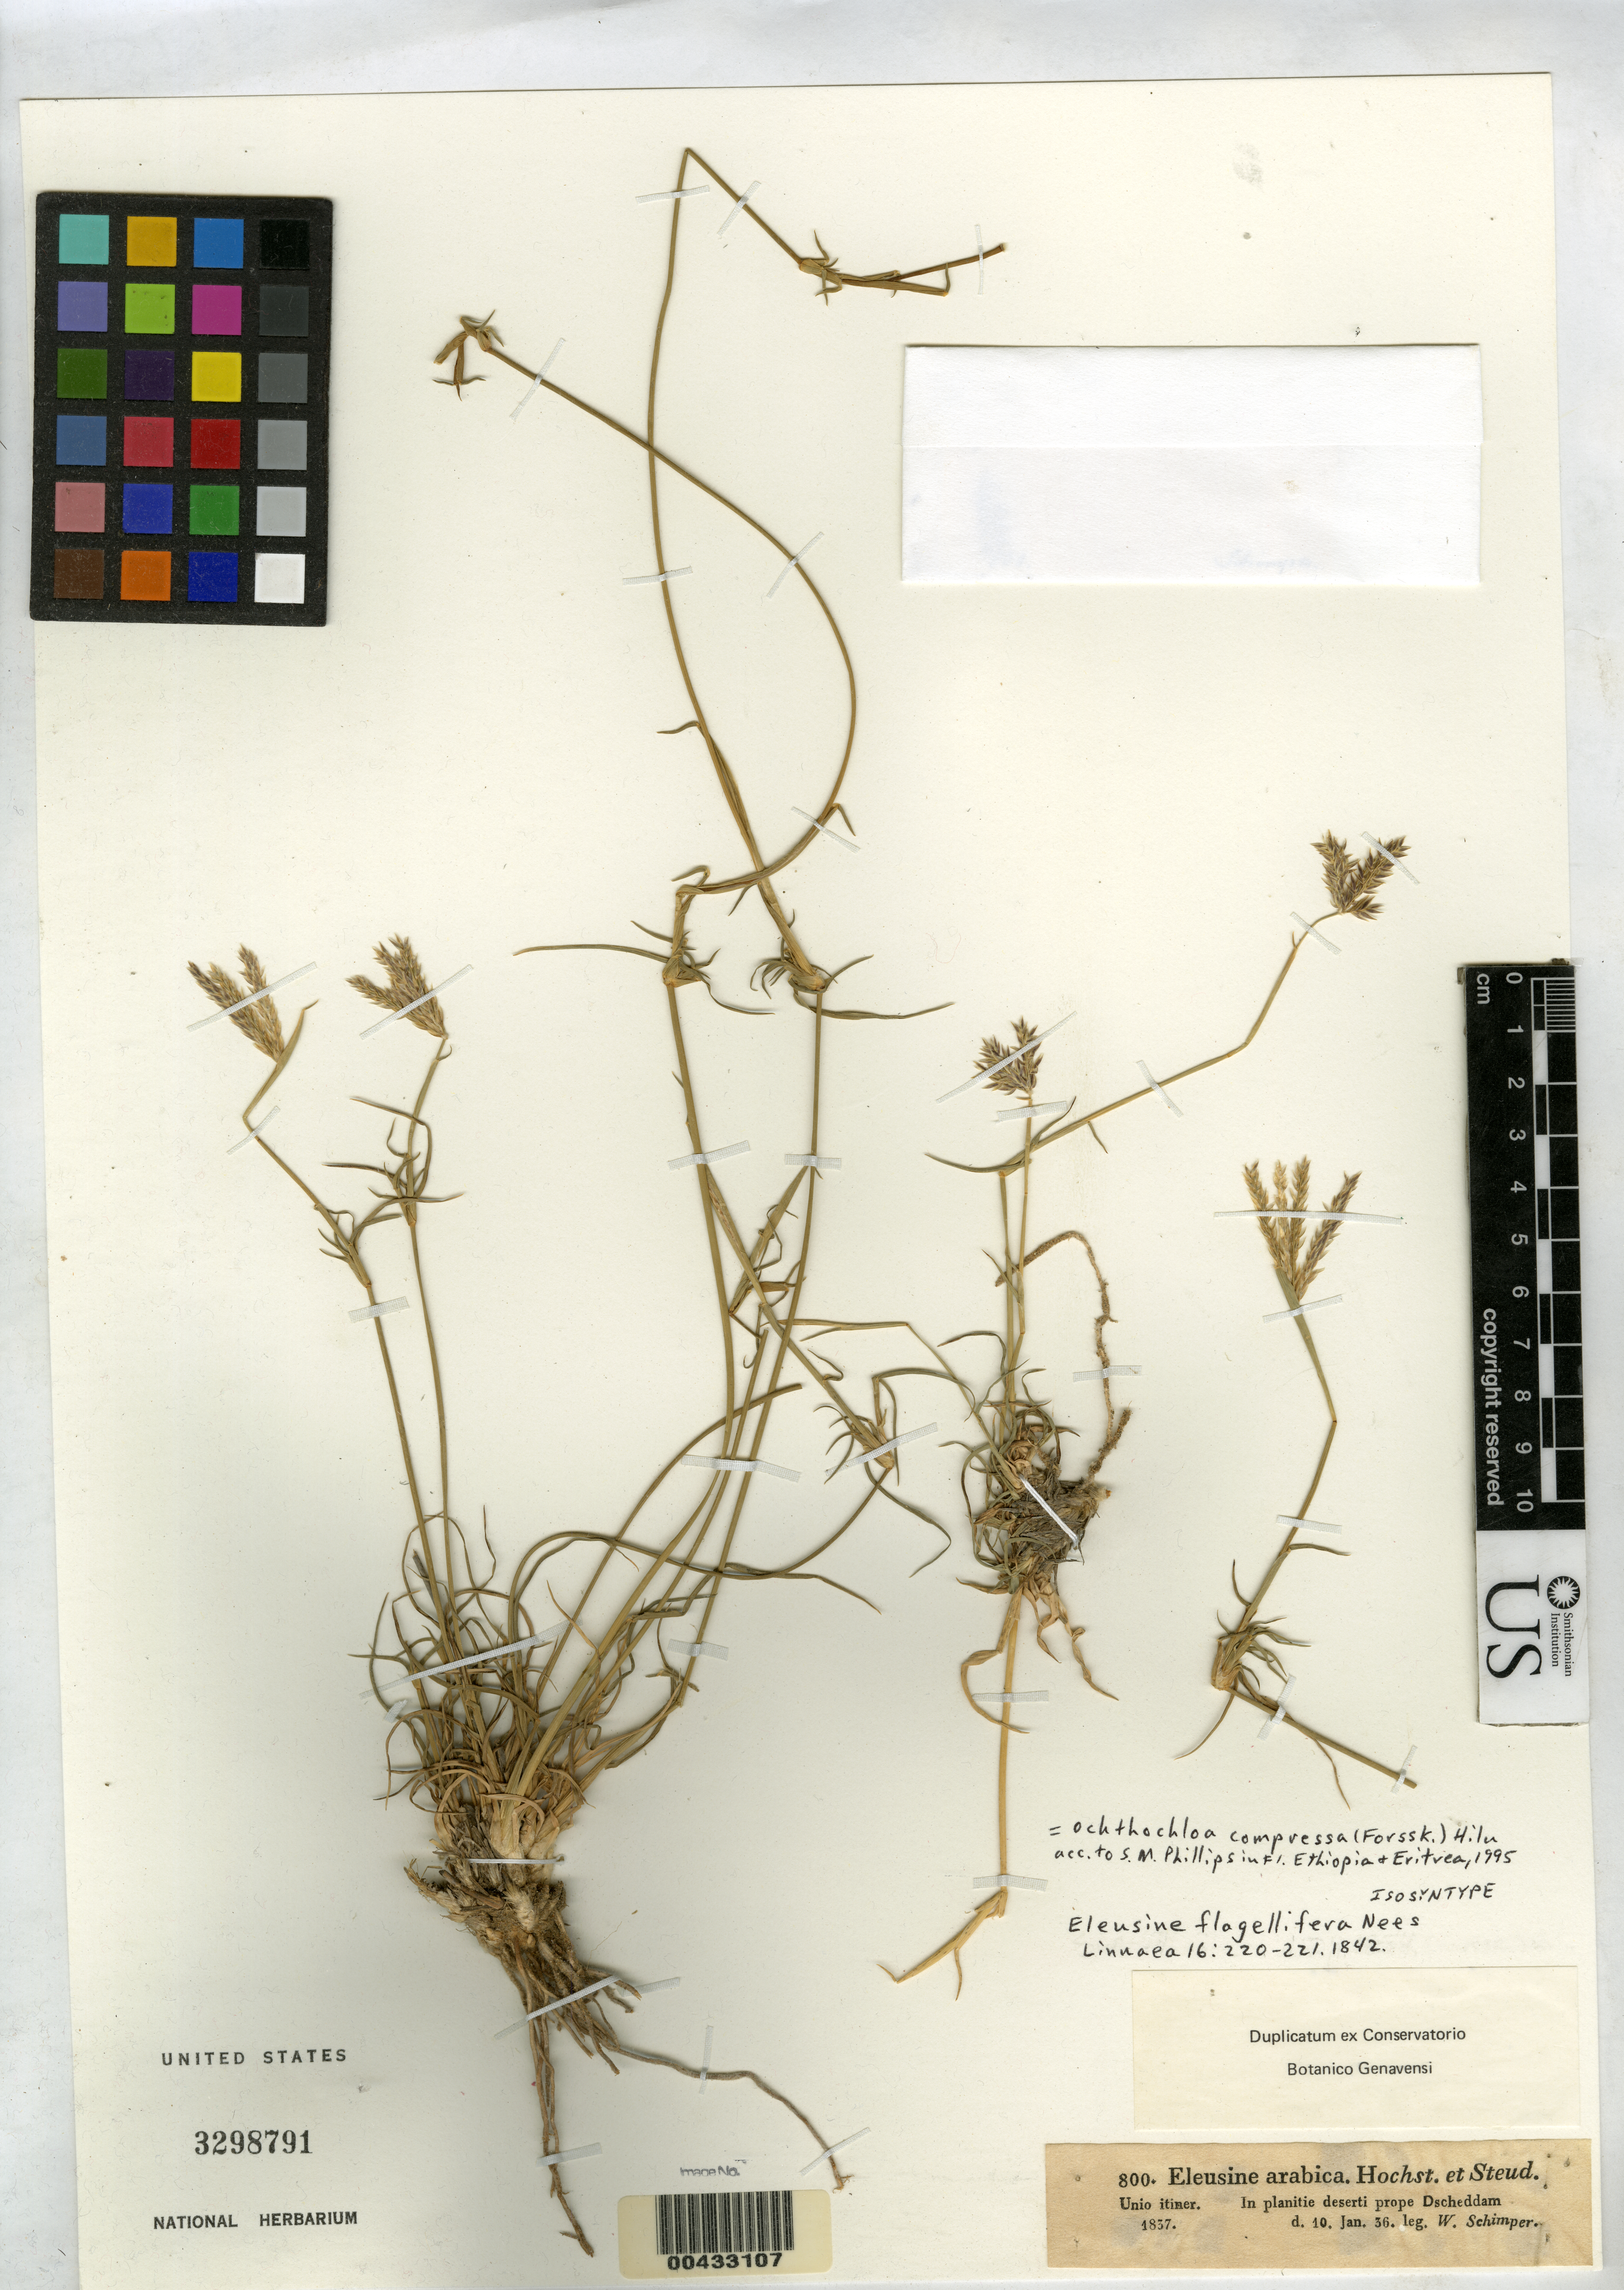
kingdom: Plantae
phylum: Tracheophyta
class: Liliopsida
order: Poales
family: Poaceae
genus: Eleusine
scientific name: Eleusine flagellifera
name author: Nees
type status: Isosyntype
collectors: G. W. Schimper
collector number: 800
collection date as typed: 10 Jan 1836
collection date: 1836-01-10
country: Saudi Arabia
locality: In planitie deserti prope Dscheddam.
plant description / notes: Synonymy according to S.M. Phillips 1995 in Fl. Ethiopa Eritrea.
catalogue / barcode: US 3298791